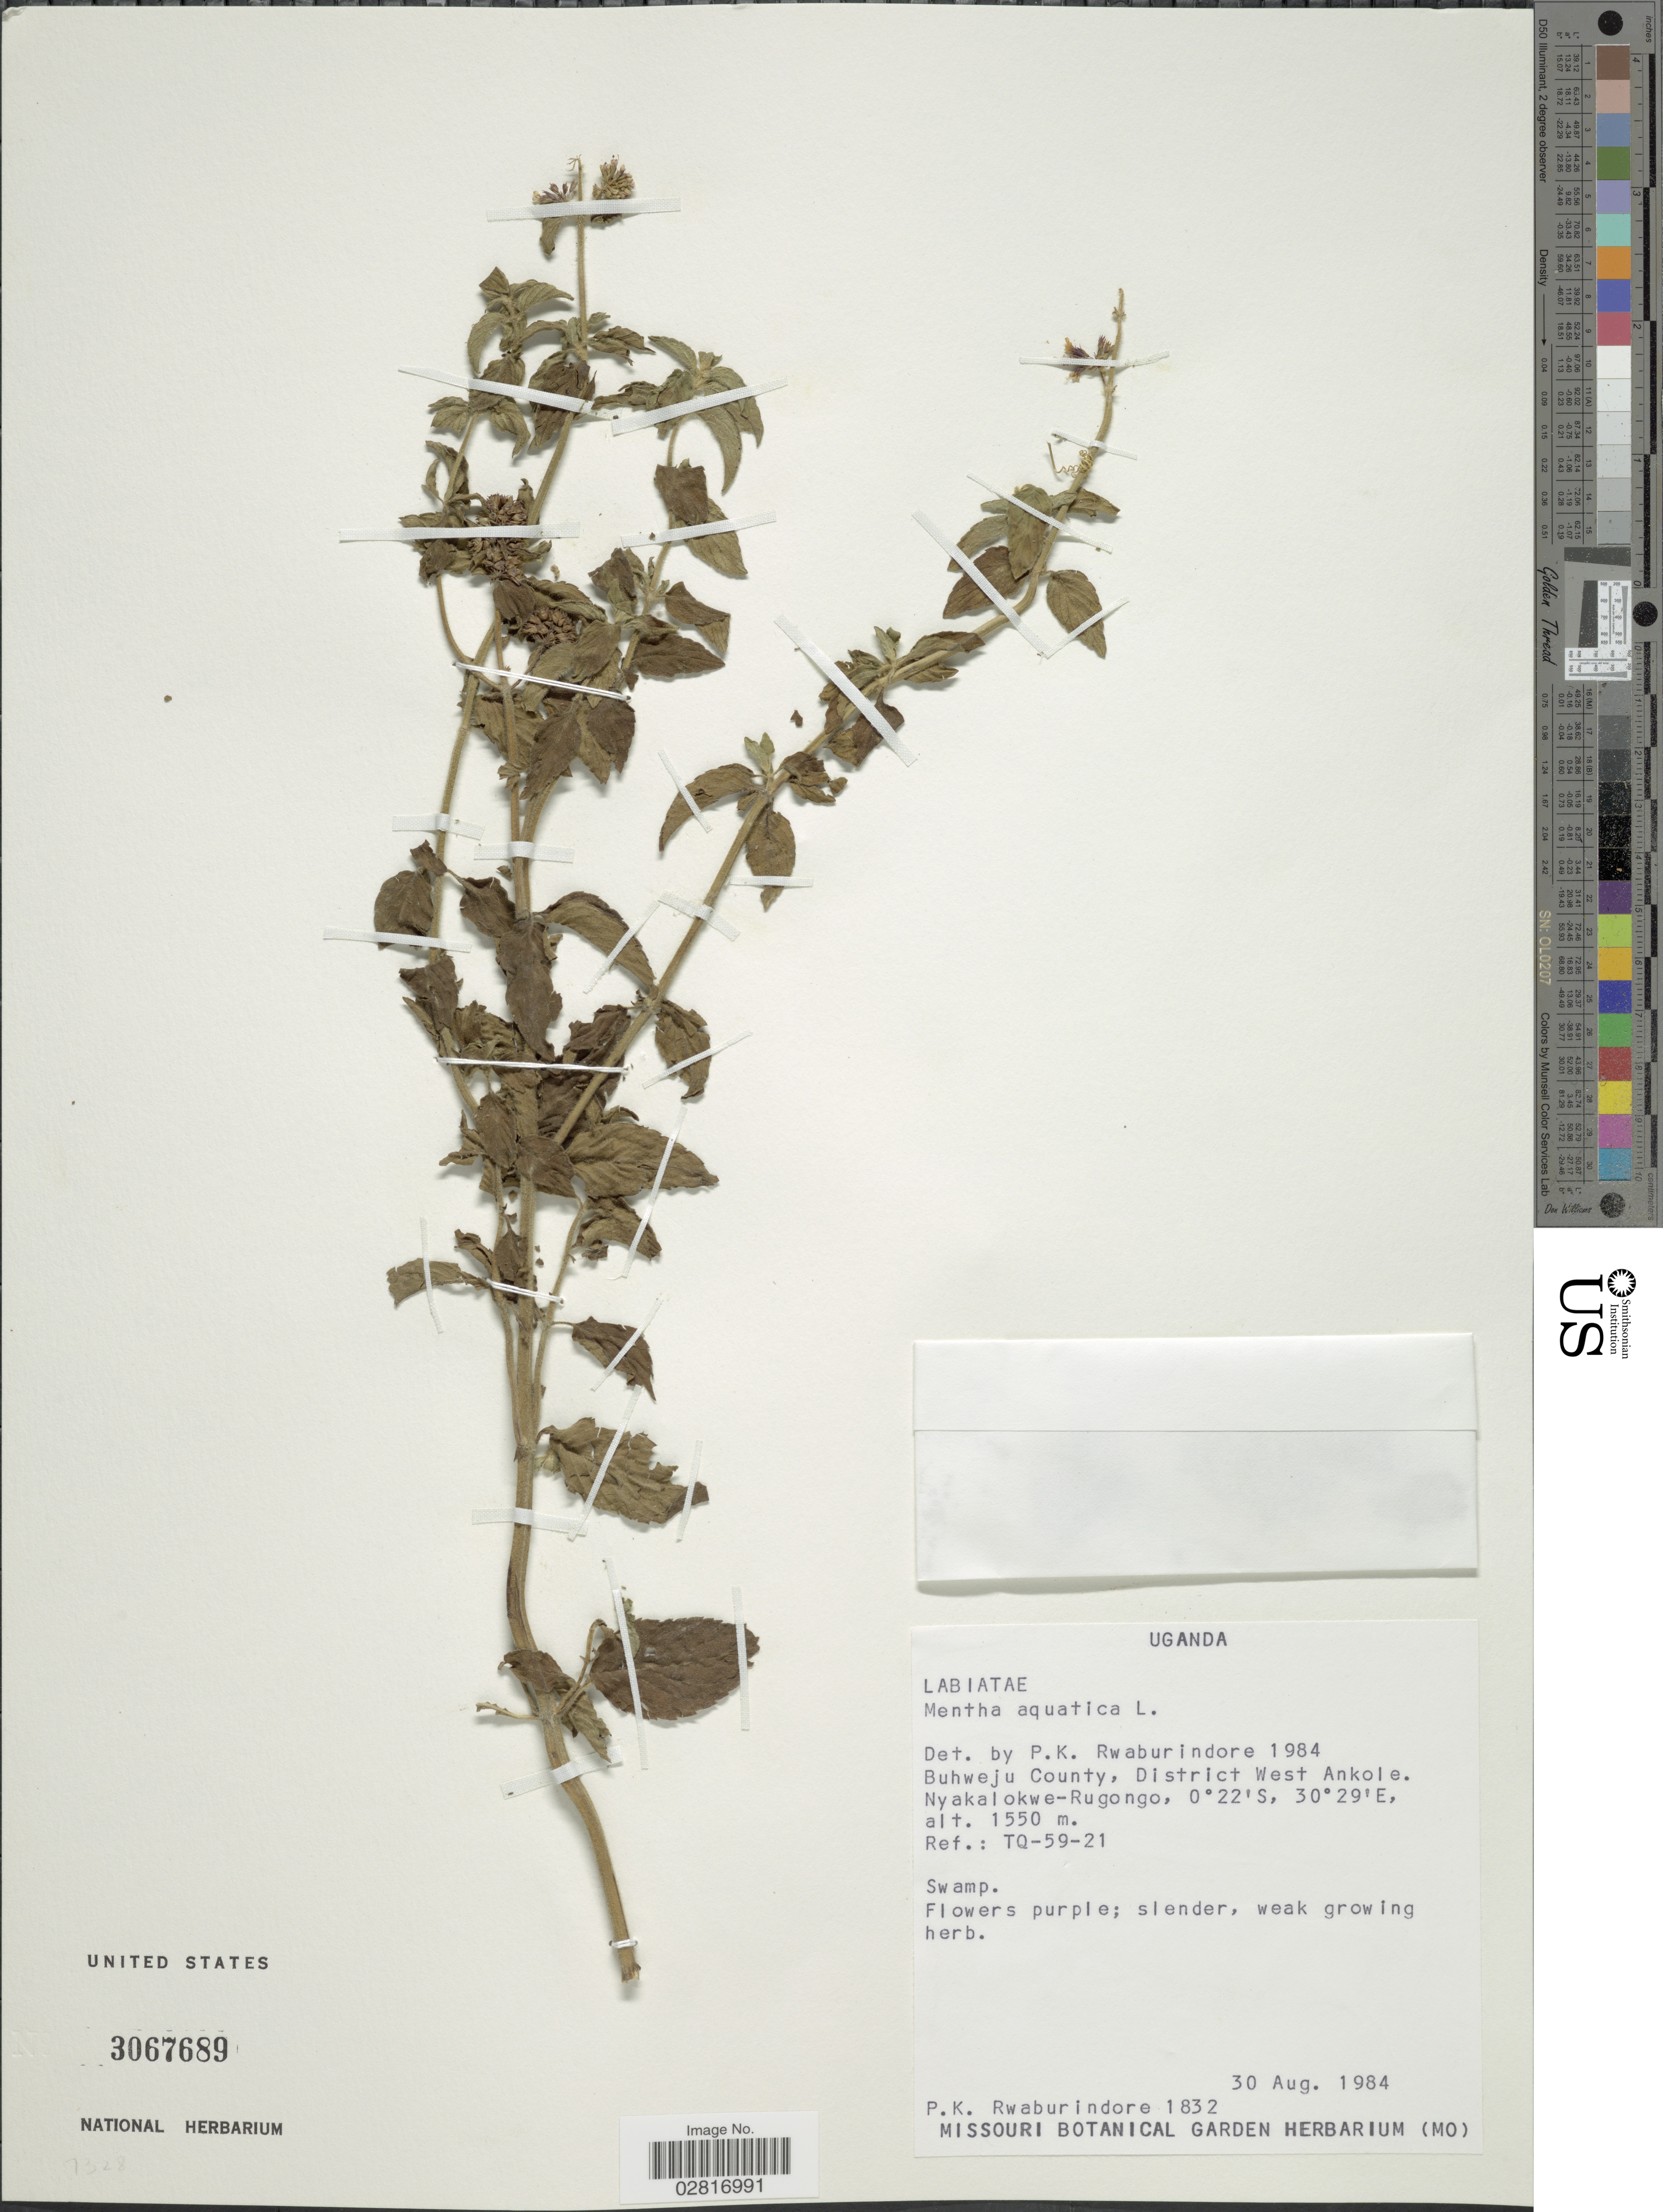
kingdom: Plantae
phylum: Tracheophyta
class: Magnoliopsida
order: Lamiales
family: Lamiaceae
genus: Mentha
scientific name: Mentha aquatica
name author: L.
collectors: P. Rwaburindore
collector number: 1832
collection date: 1984-08-30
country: Uganda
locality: Buhweju County, District West Ankole, Nyakalokwe-Rugongo, Ref.: TQ-59-21.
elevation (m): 1550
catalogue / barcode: US 3067689